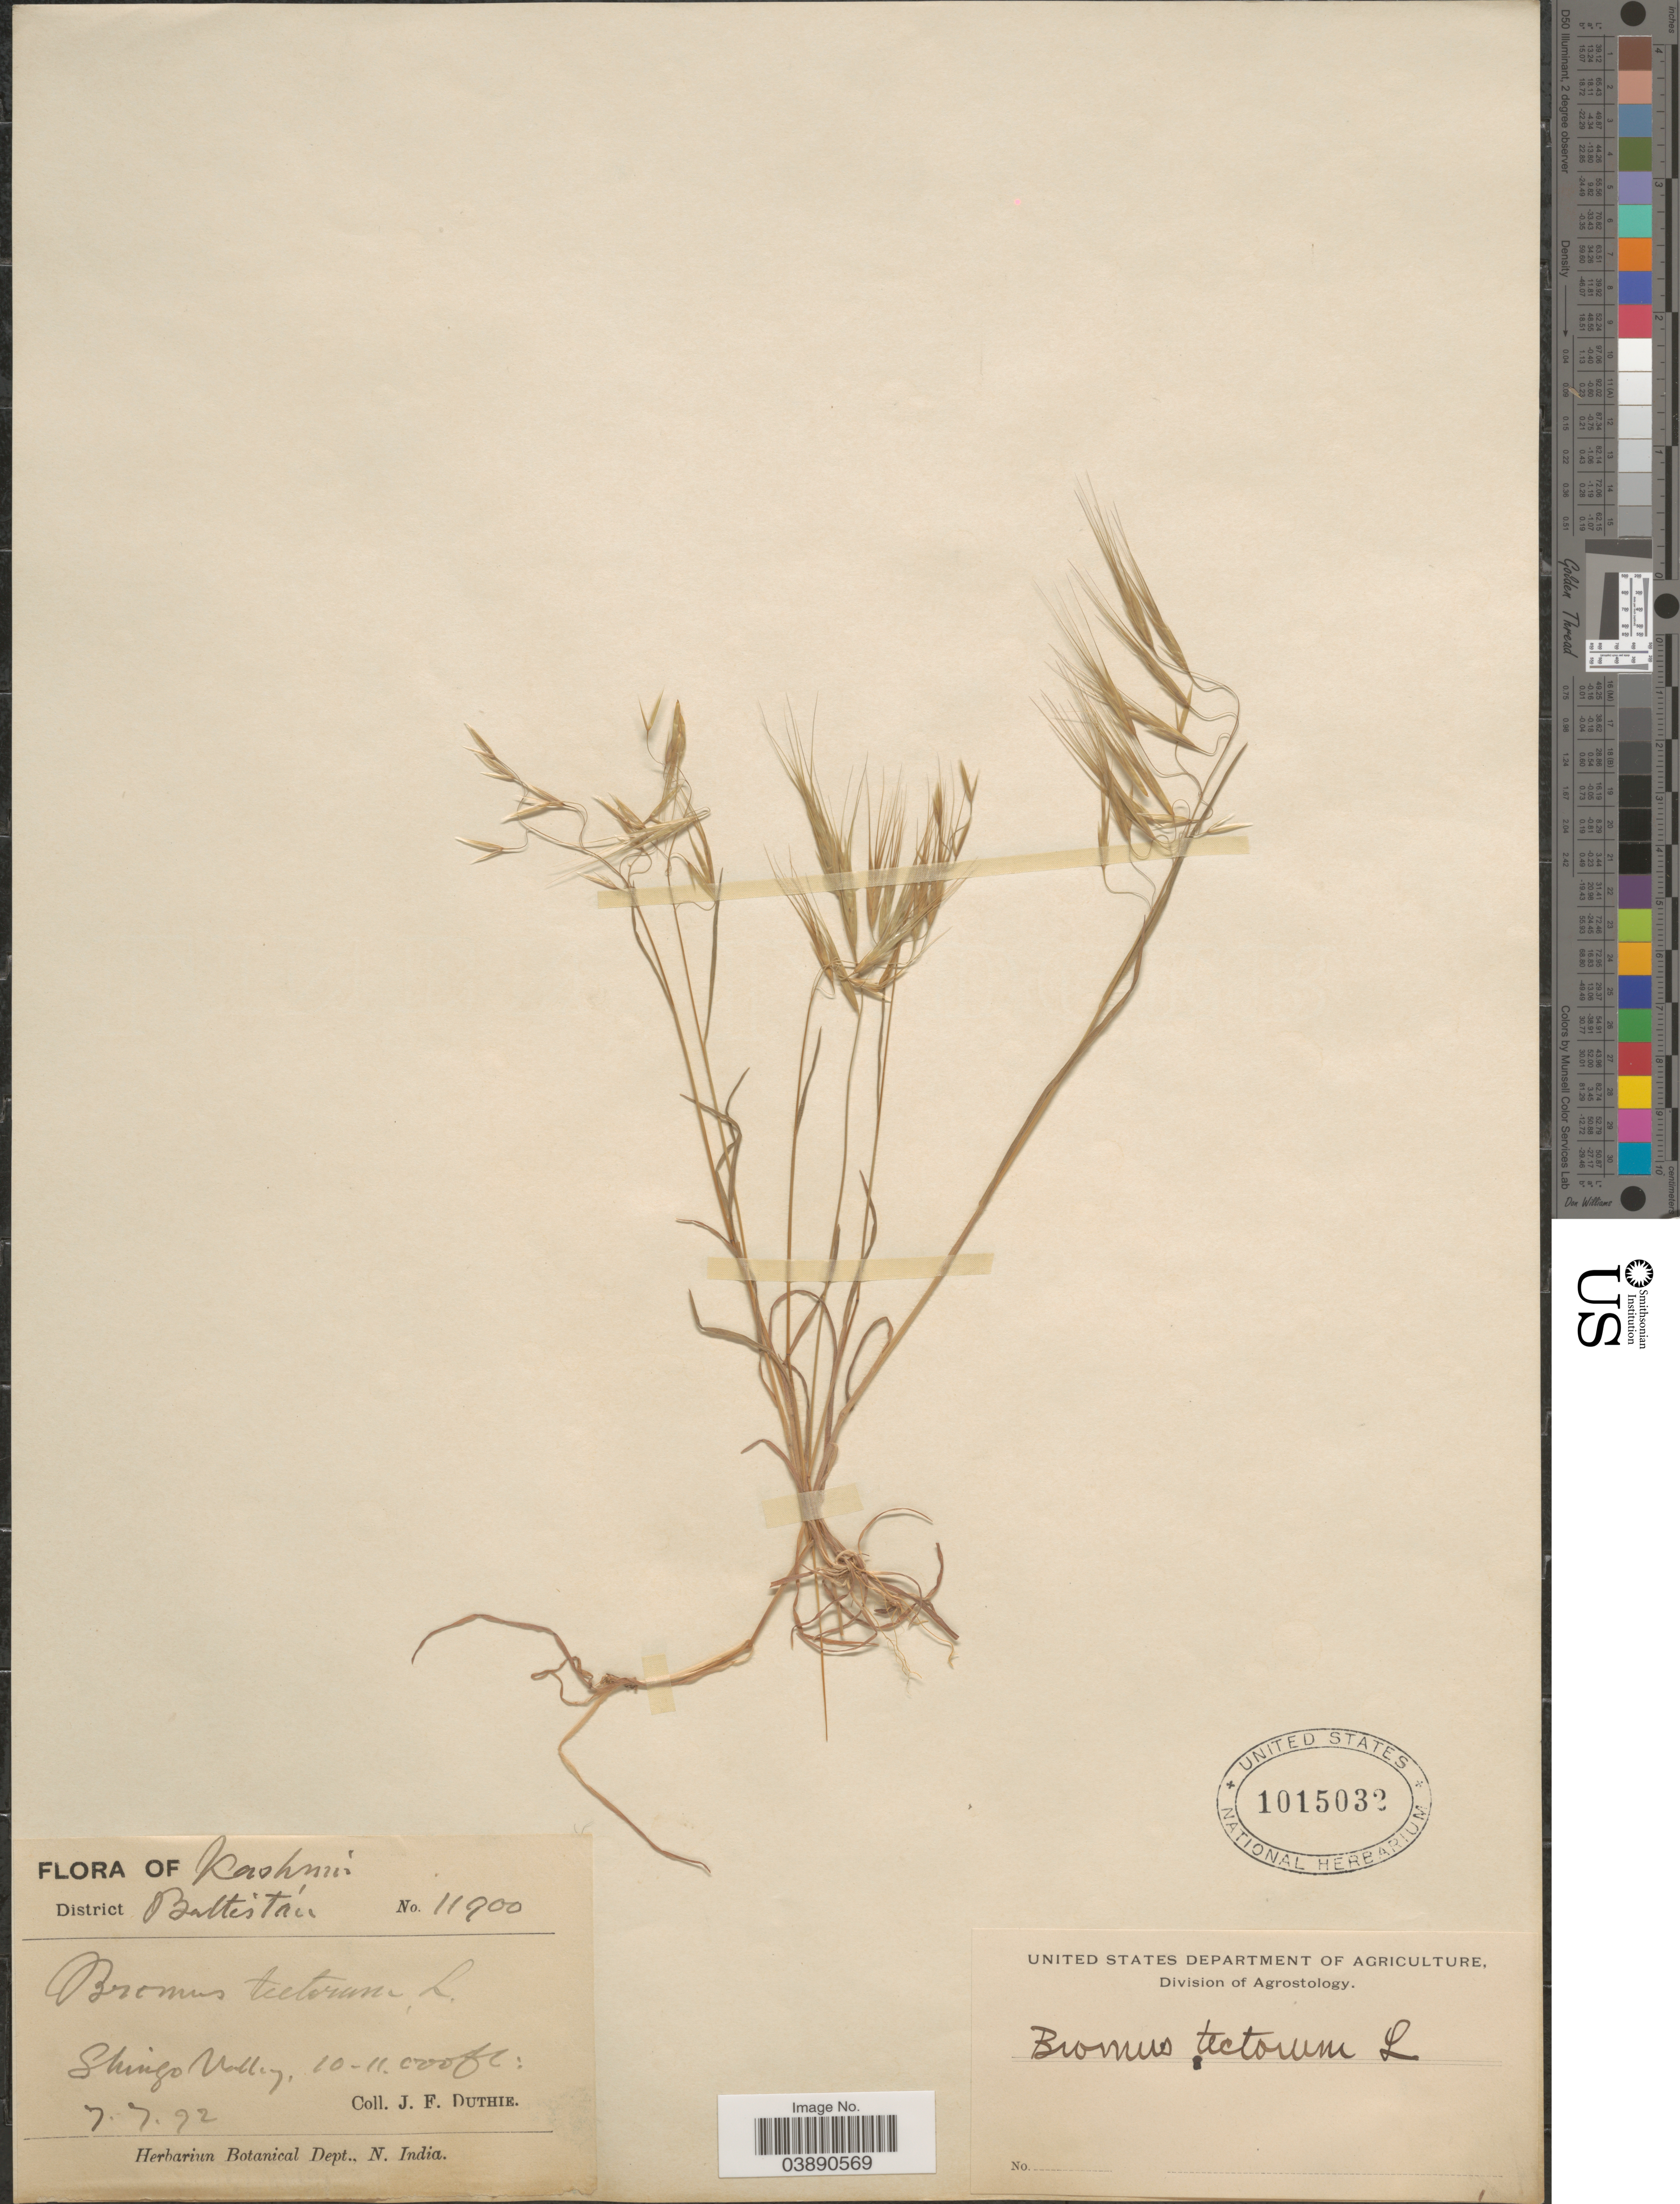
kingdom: Plantae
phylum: Tracheophyta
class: Liliopsida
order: Poales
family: Poaceae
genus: Bromus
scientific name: Bromus tectorum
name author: L.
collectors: J. F. Duthie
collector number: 11900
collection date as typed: Transcribed d/m/y: 7/7/92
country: India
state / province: Jammu and Kashmir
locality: Kashmir. District Baltestán. Shingo Valley.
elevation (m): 3048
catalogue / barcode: US 1015032